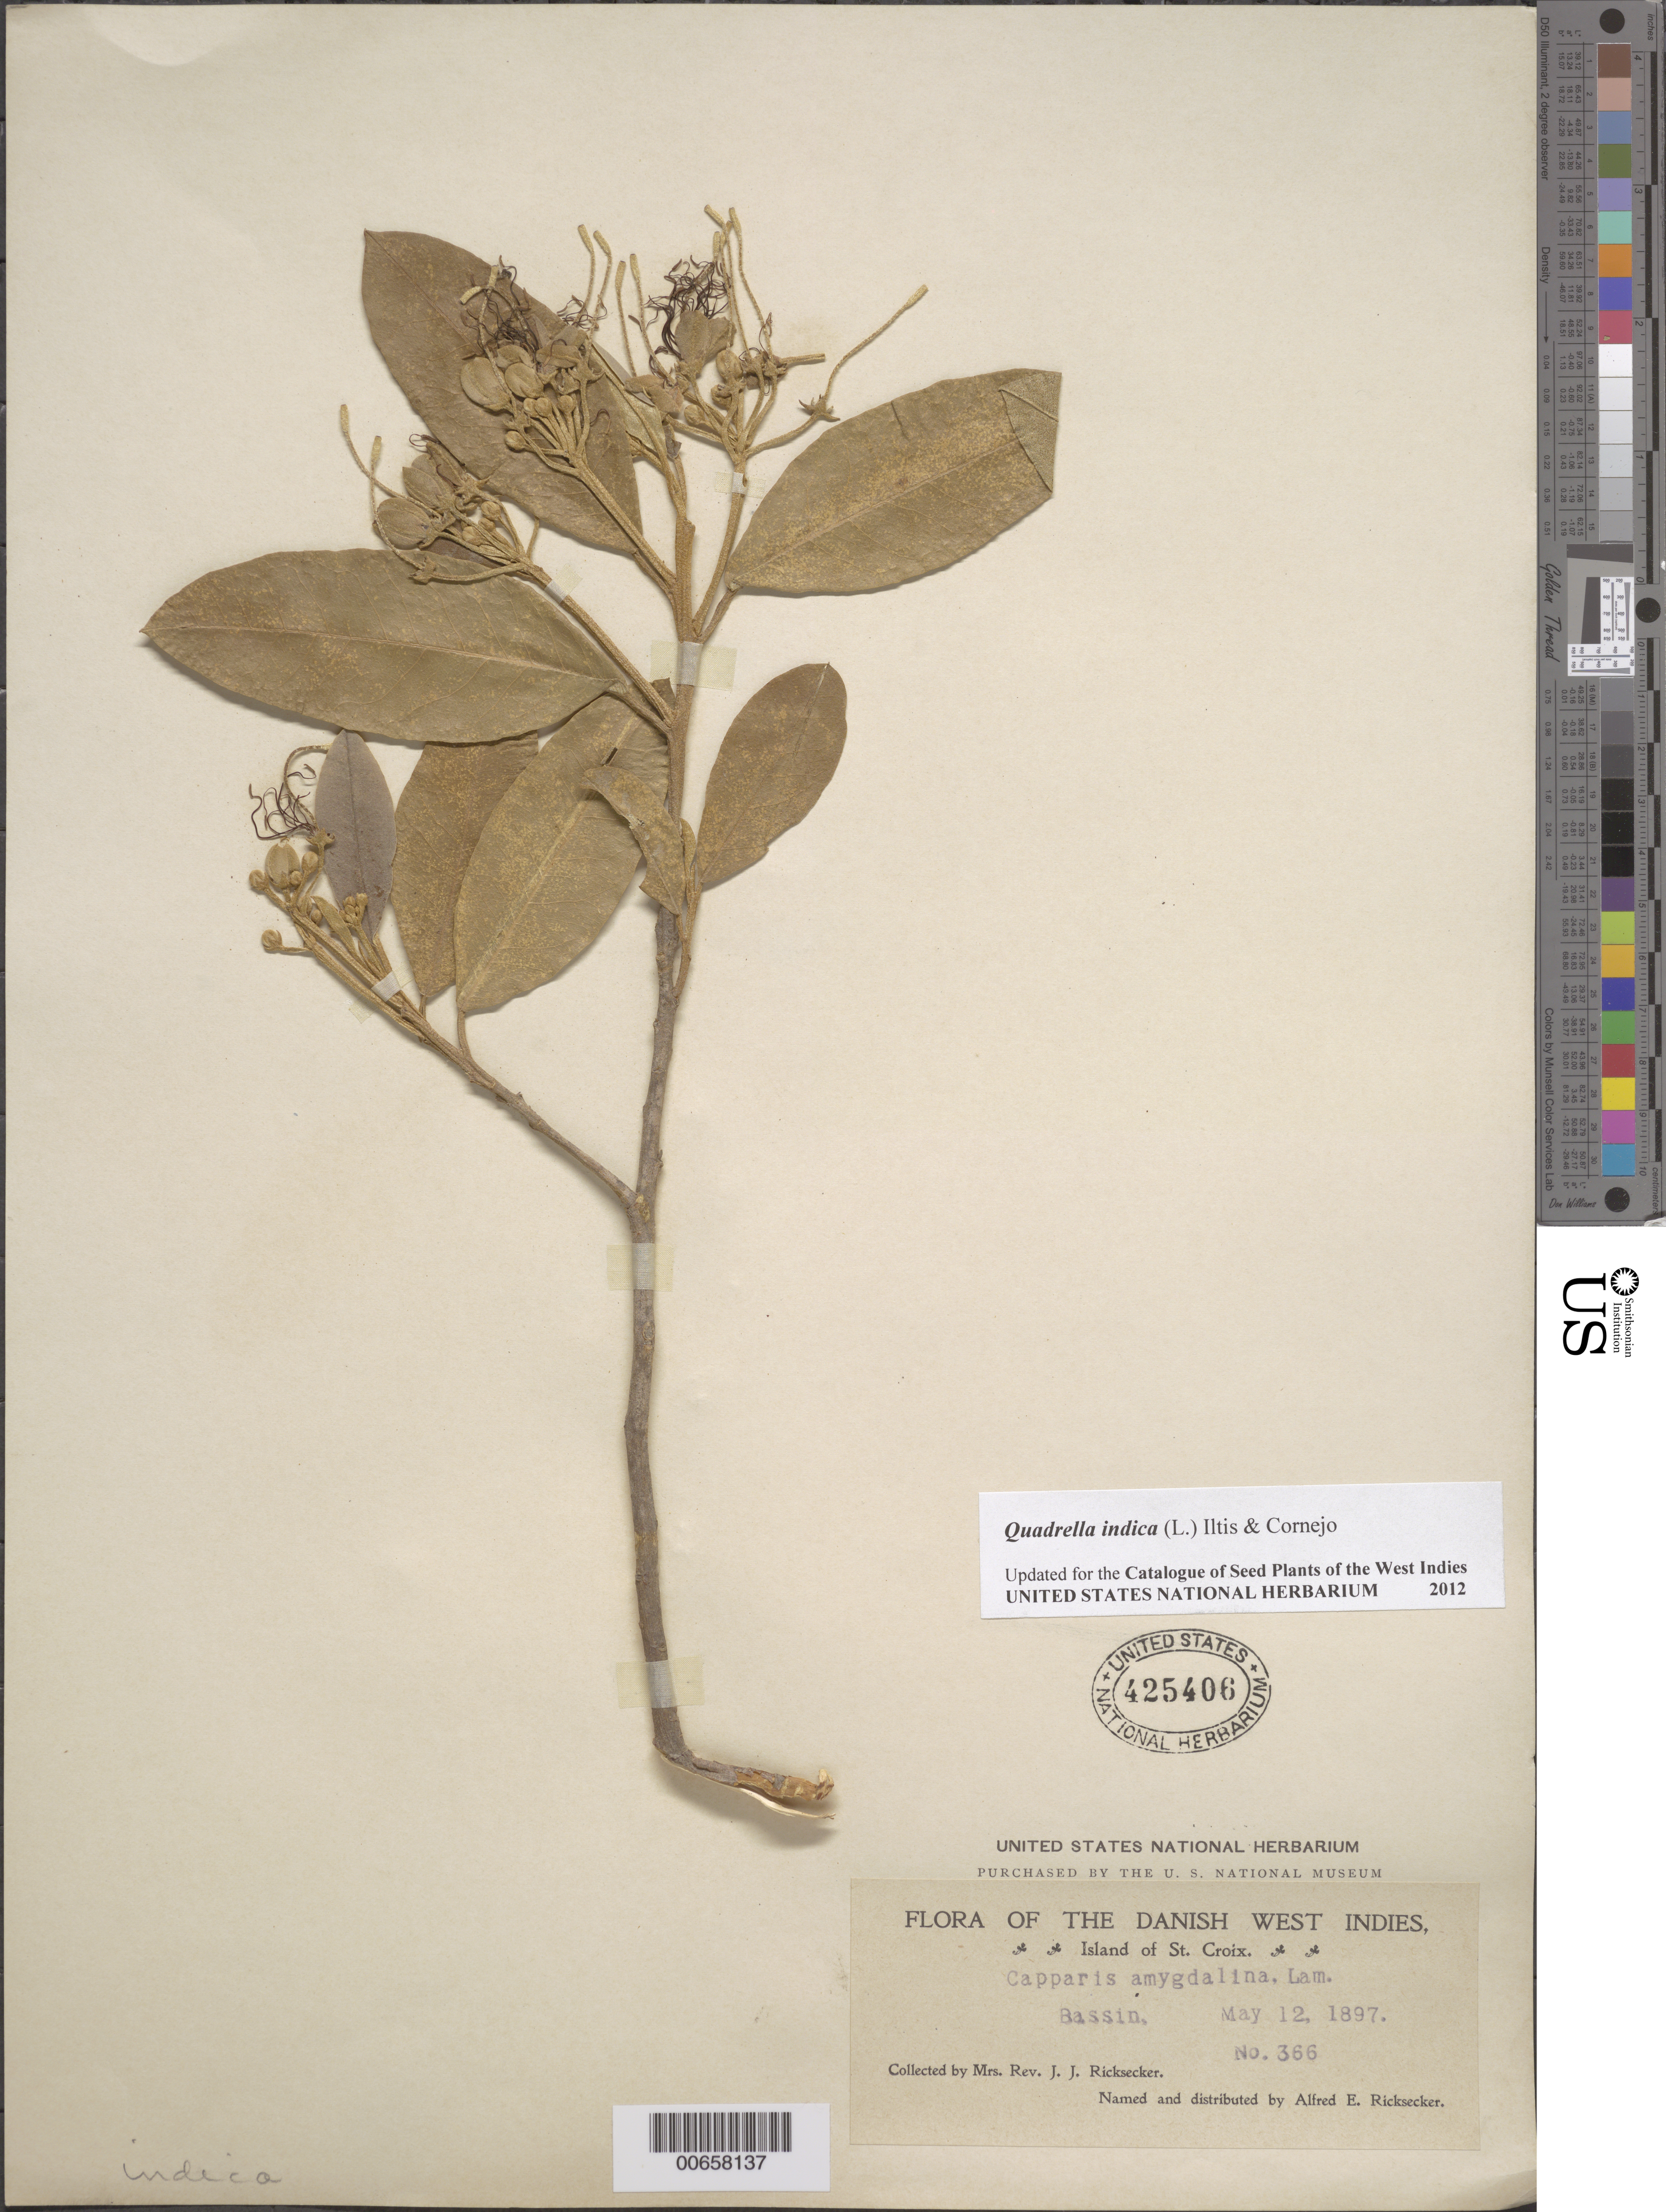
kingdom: Plantae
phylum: Tracheophyta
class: Magnoliopsida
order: Brassicales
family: Capparaceae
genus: Capparis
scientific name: Capparis amygdalina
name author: Lam.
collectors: Mrs. J. J. Ricksecker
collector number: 366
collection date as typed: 12 May 1897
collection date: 1897-05-12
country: U.S. Virgin Islands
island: St. Croix Island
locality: Bassin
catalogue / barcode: US 425406